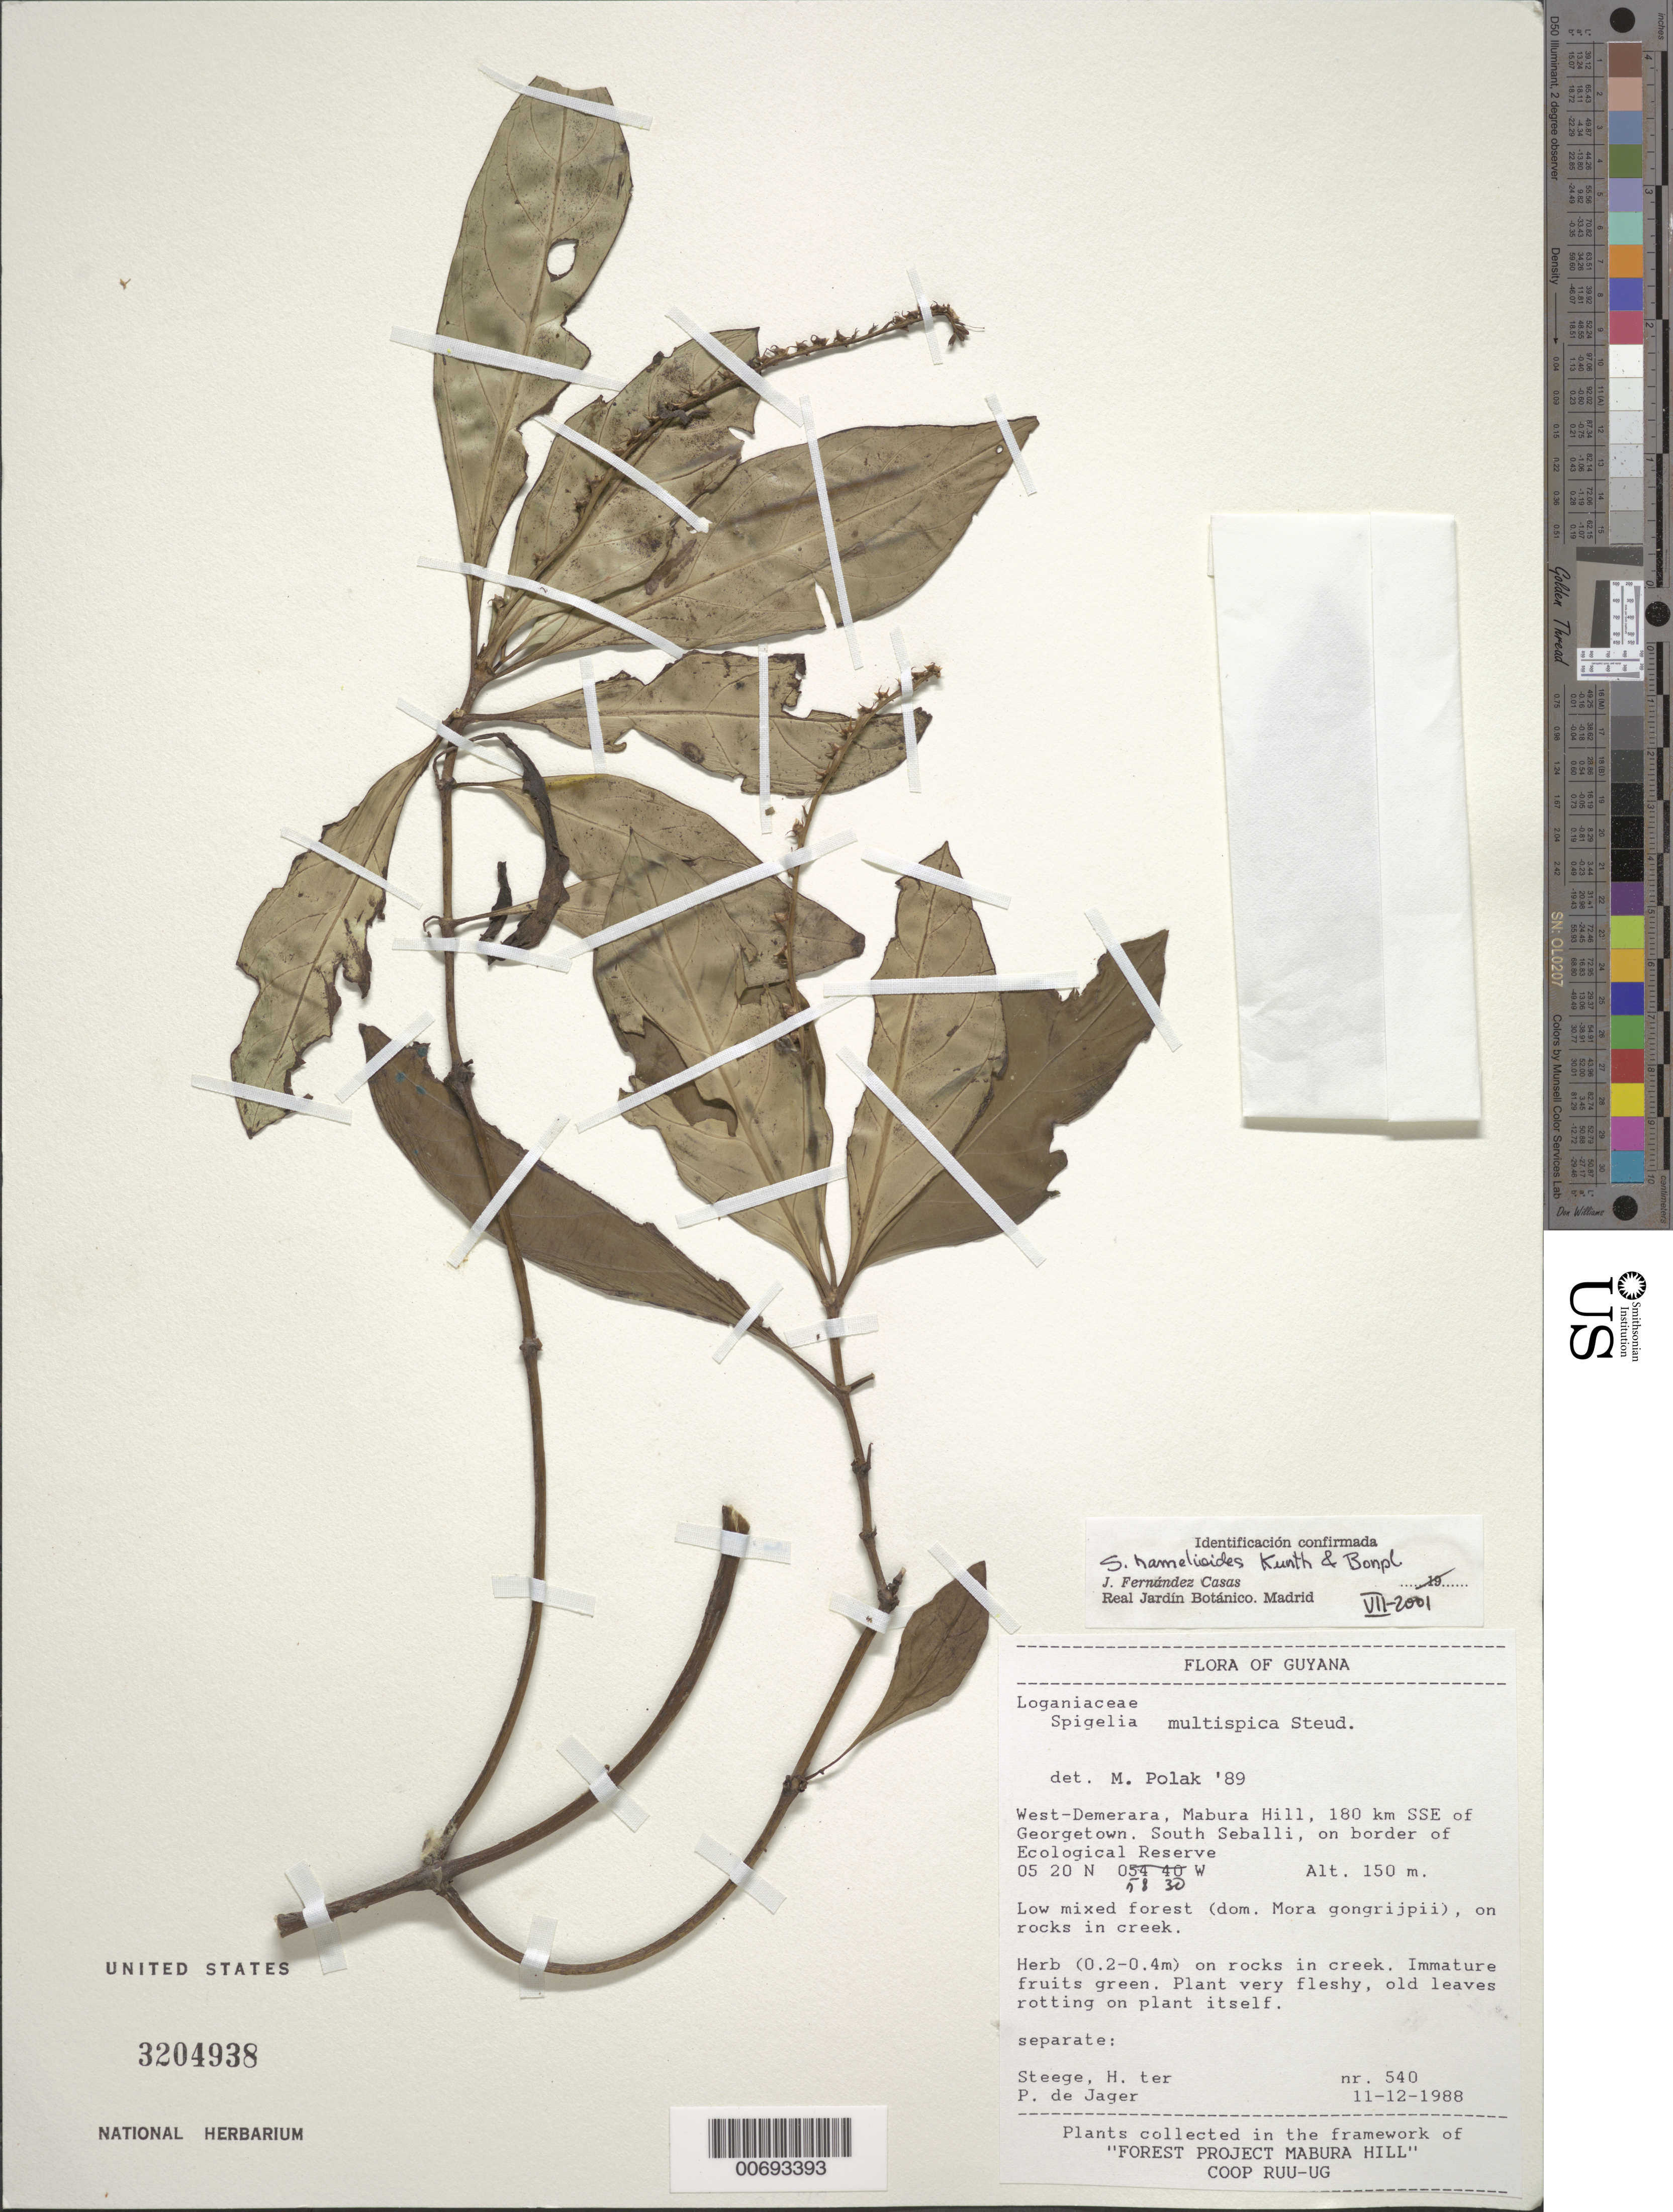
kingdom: Plantae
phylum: Tracheophyta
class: Magnoliopsida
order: Gentianales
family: Loganiaceae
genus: Spigelia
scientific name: Spigelia multispica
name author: Steud.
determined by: Fernández Casas, F. J.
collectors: H. ter Steege & P. De Jager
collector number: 540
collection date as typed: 11-Dec-88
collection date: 1988-12-11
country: Guyana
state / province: U. Demerara-Berbice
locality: Mabura Hill, 180 km SSE of Georgetown, South Seballi compartment; border of ecological reserve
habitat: Low mixed forest on rocks in creek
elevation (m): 150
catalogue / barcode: US 3204938